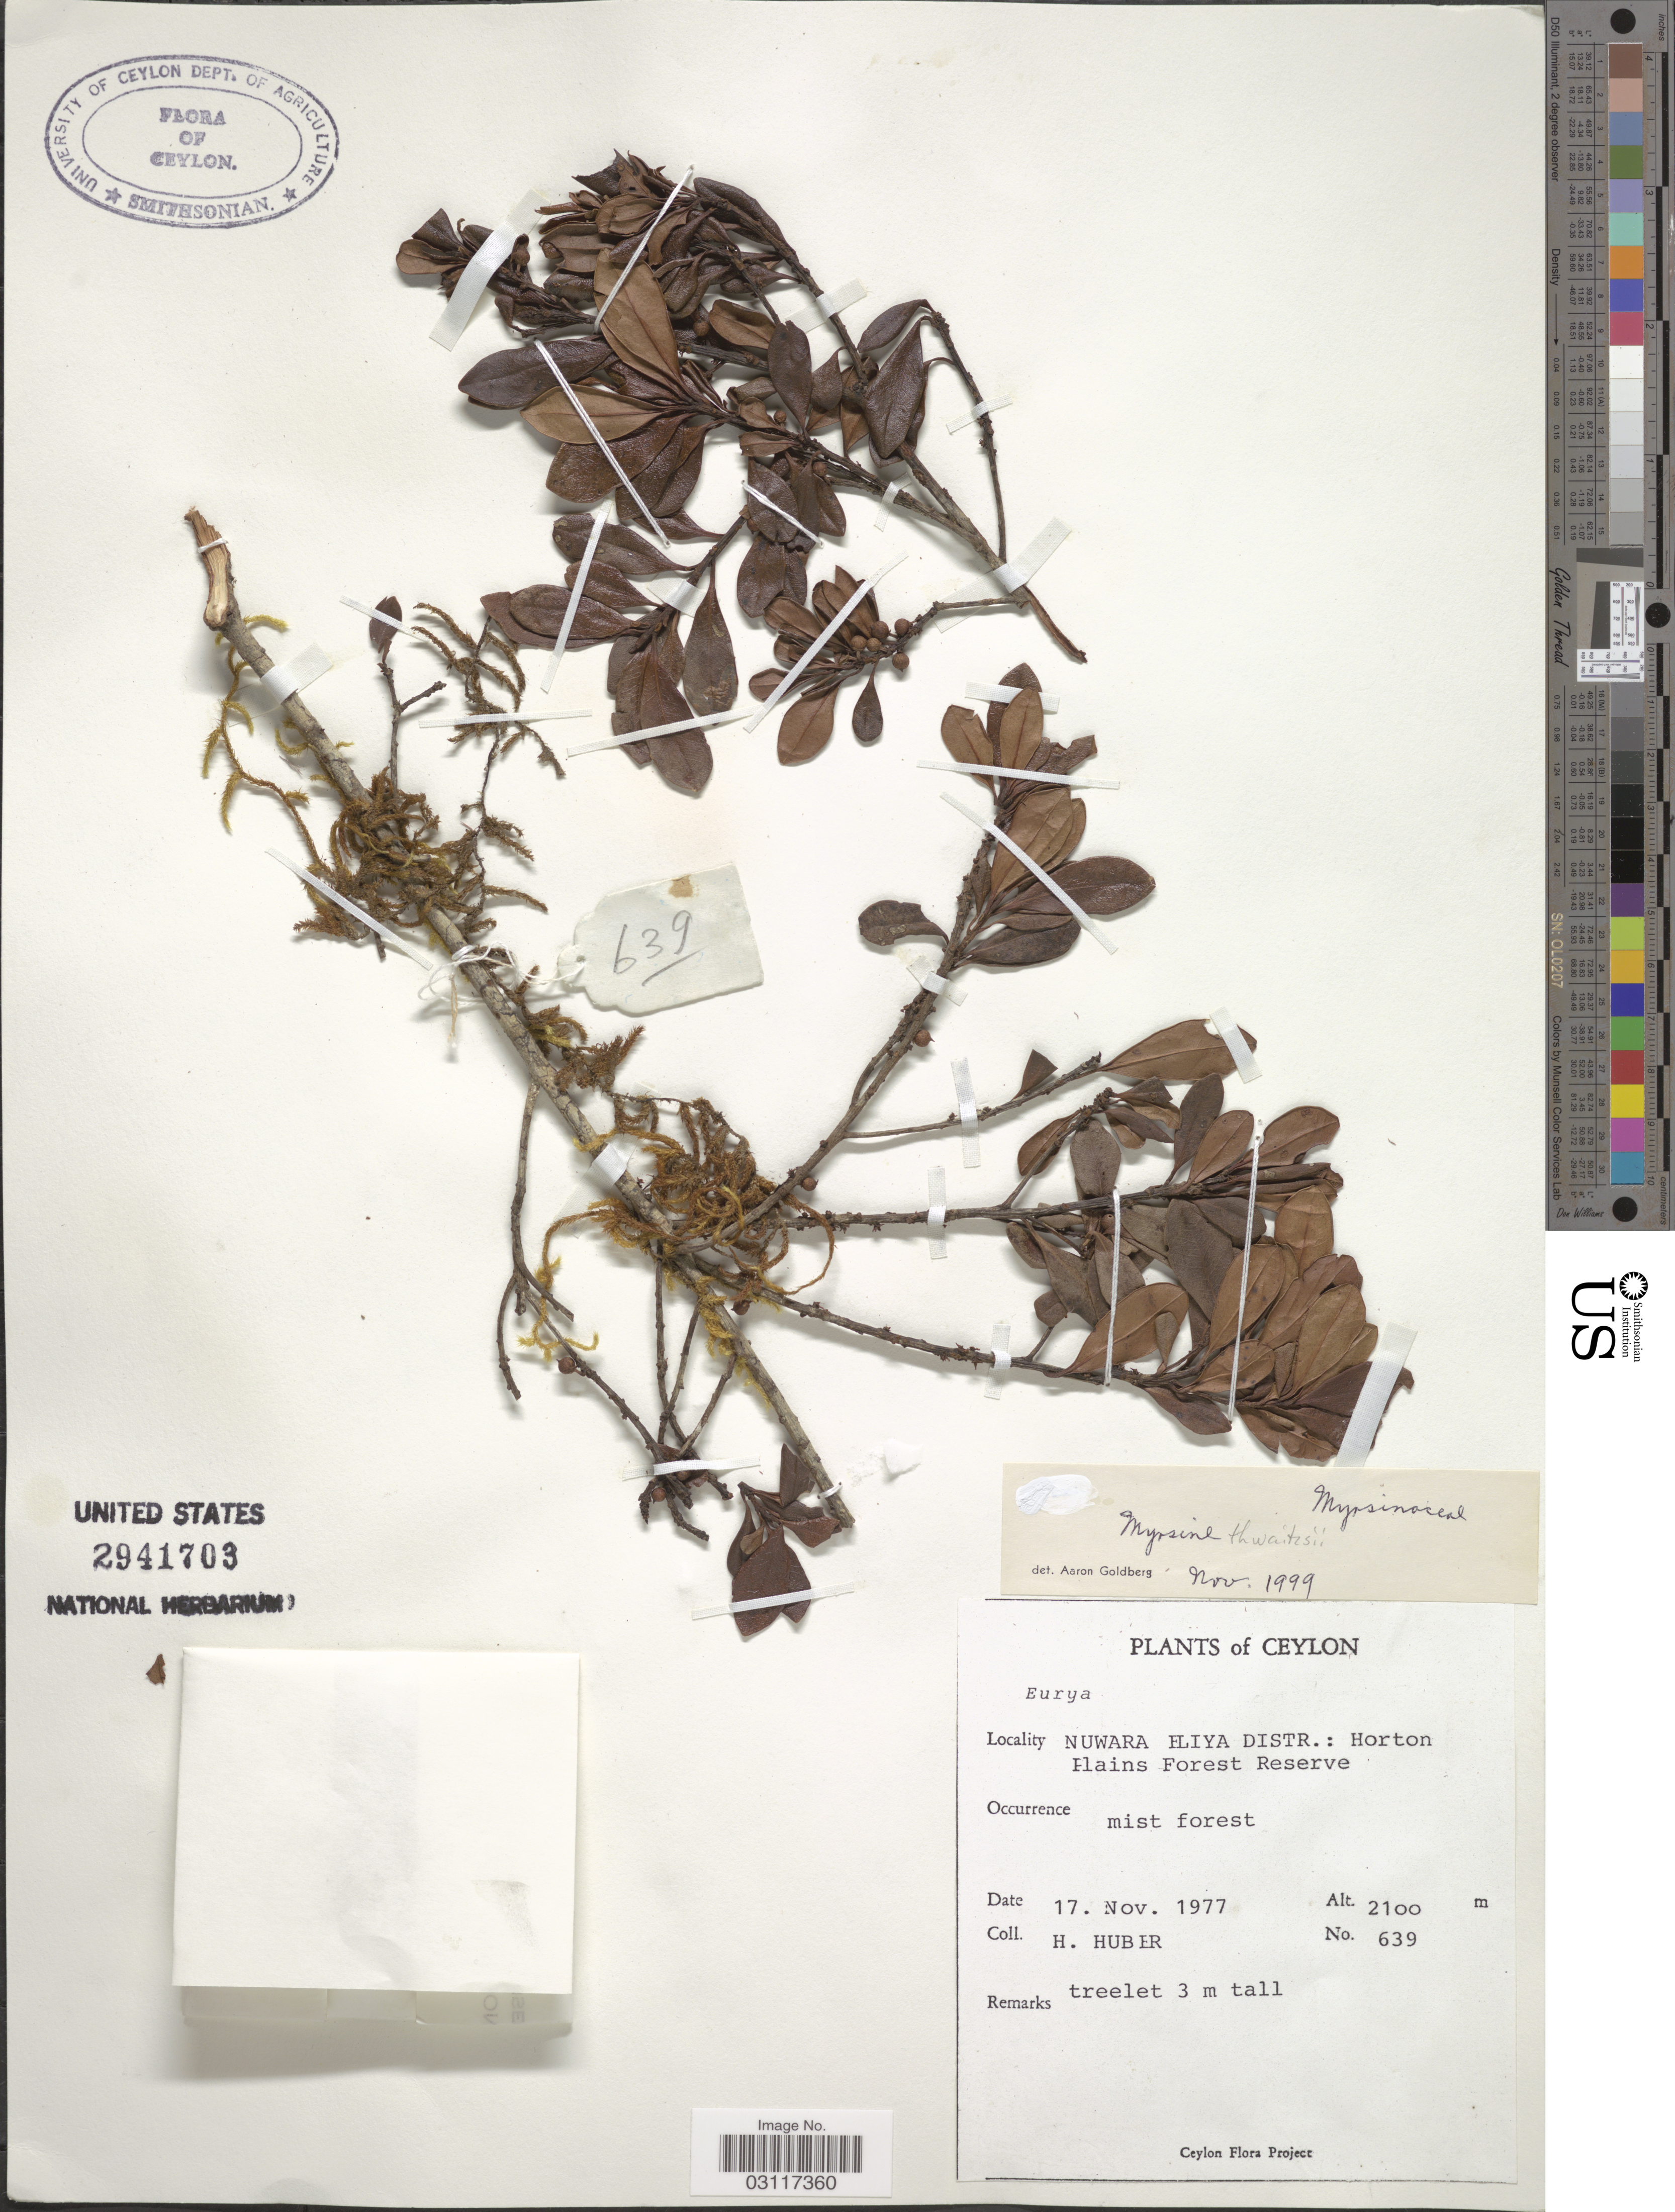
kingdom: Plantae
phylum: Tracheophyta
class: Magnoliopsida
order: Ericales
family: Primulaceae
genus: Myrsine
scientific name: Myrsine thwaitesii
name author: (Mez) Wadhwa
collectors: H. Huber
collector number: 639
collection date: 1977-11-17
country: Sri Lanka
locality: Ceylon, Nuwara Eliya Distr.: Horton Plains Forest Reserve.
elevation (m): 2100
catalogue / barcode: US 2941703